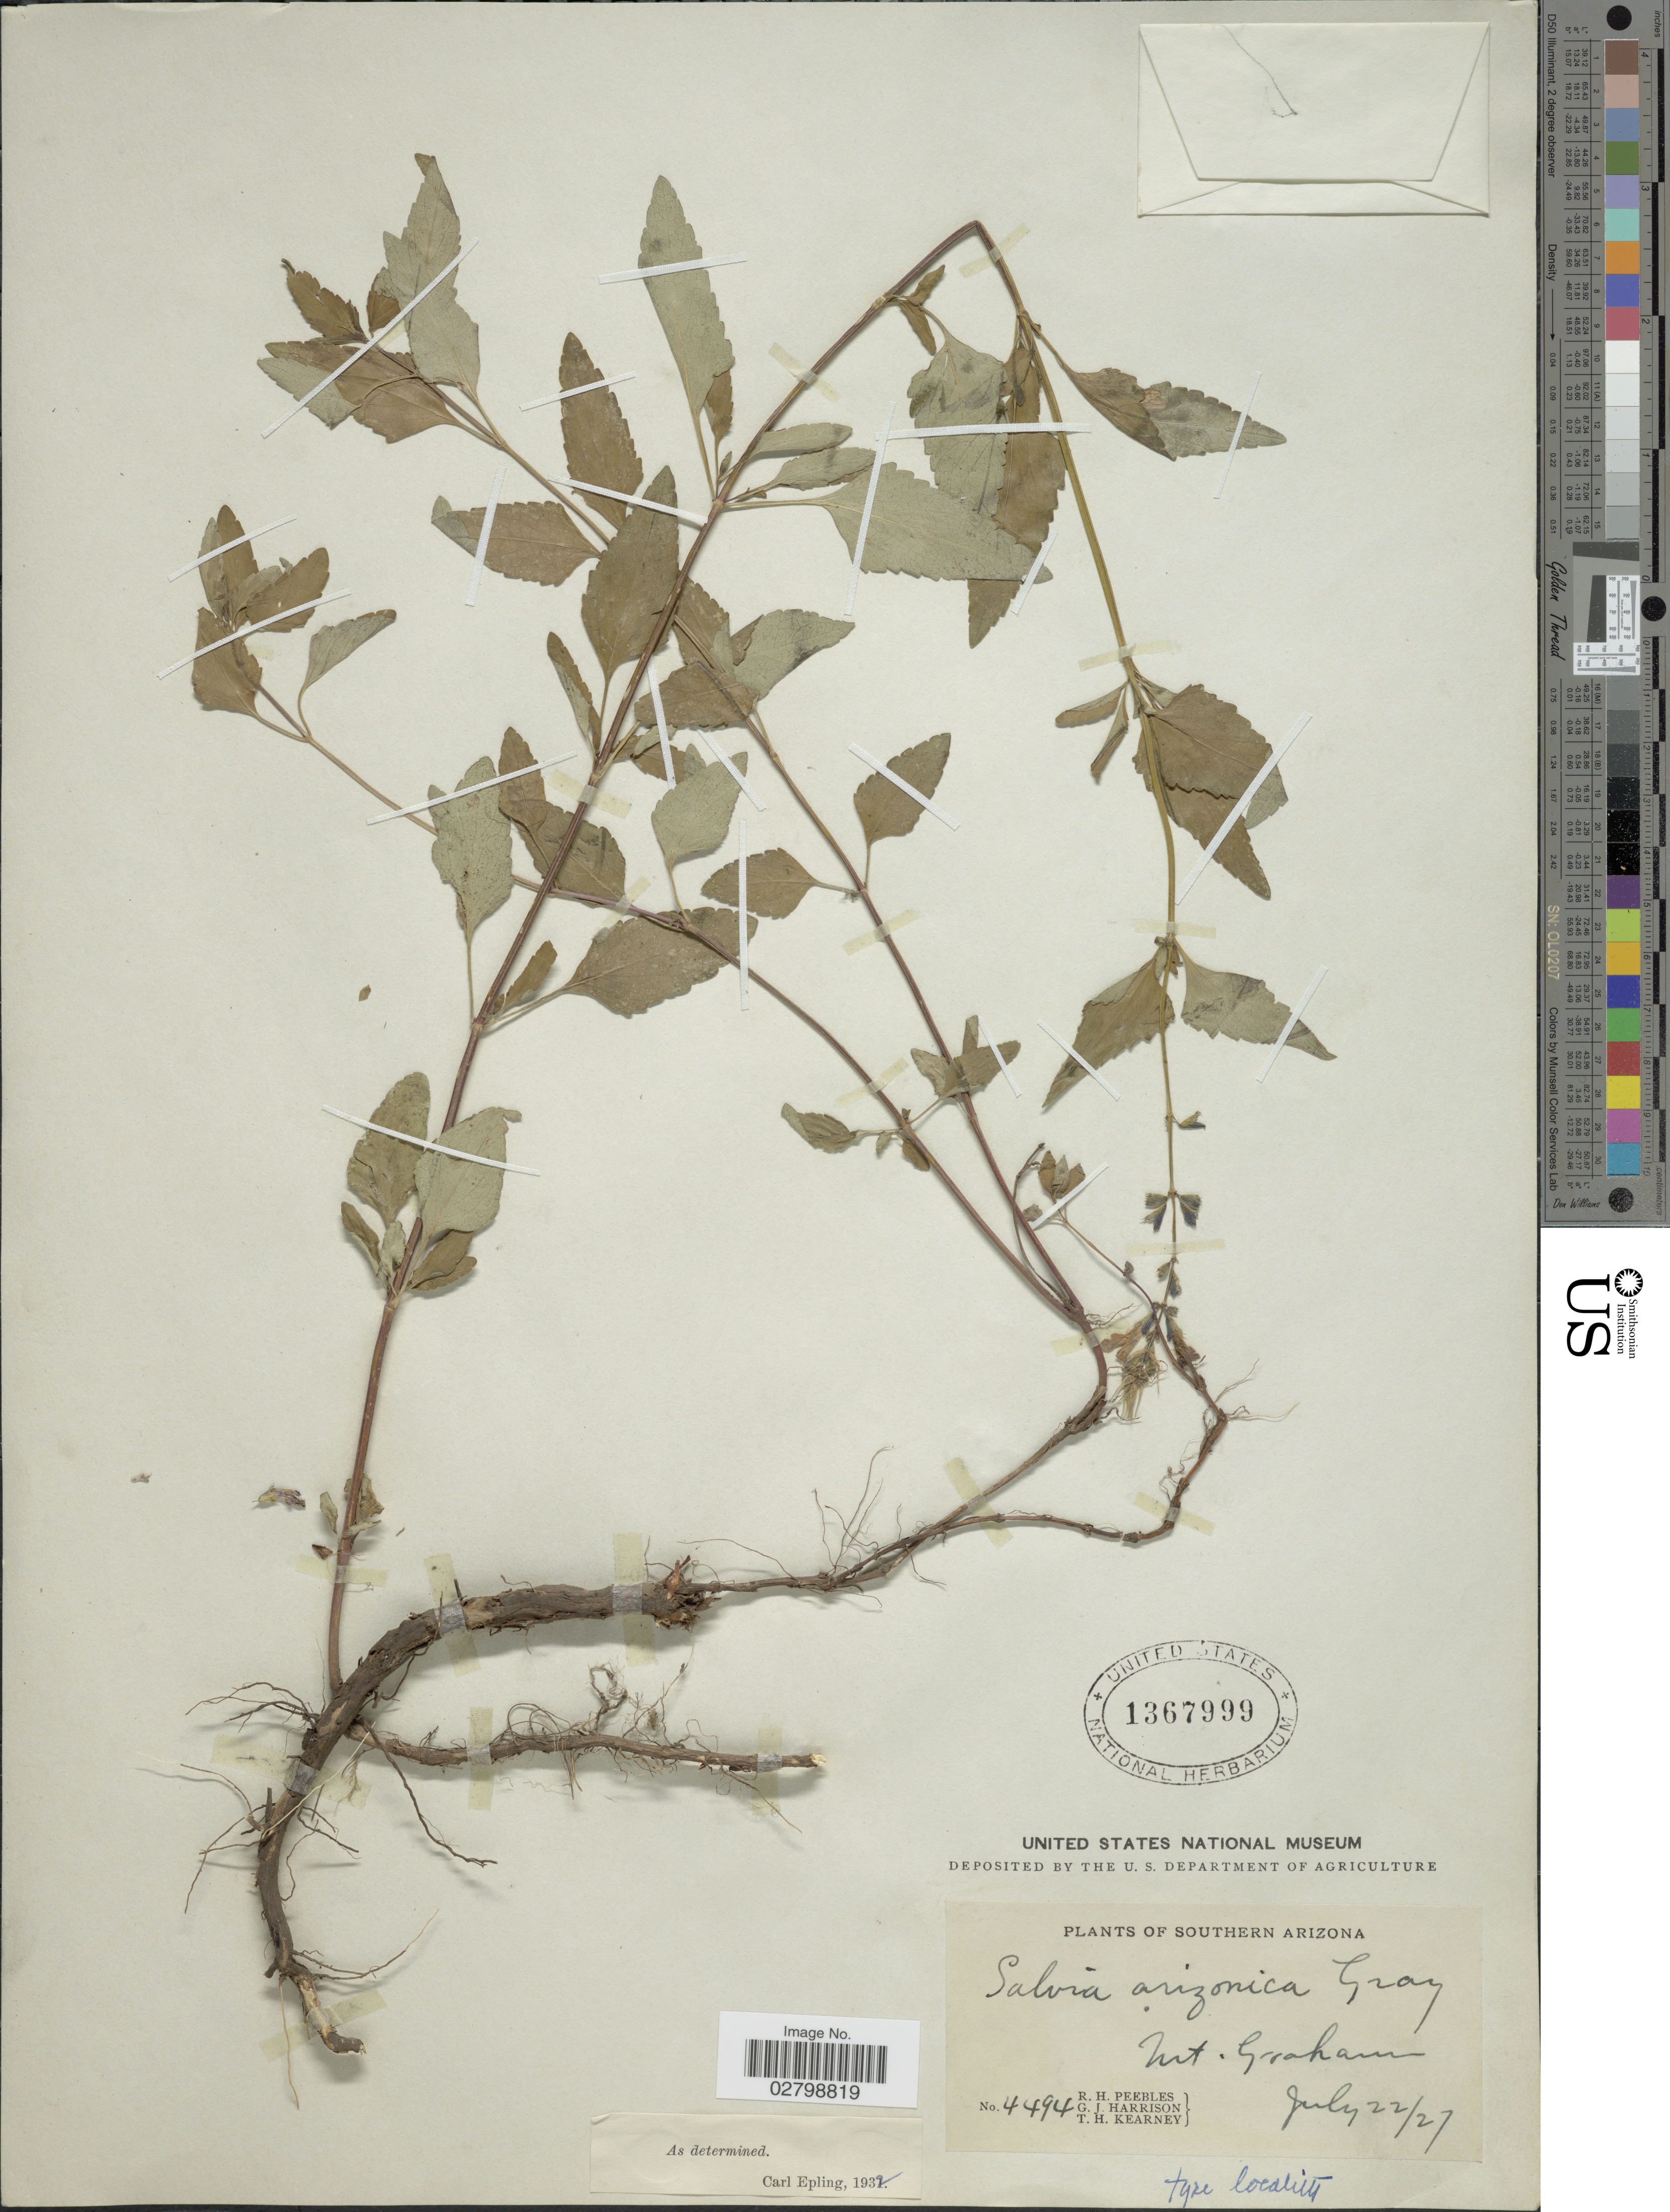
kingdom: Plantae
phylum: Tracheophyta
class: Magnoliopsida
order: Lamiales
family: Lamiaceae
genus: Salvia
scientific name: Salvia arizonica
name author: A. Gray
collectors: R. H. Peebles, G. J. Harrison & T. H. Kearney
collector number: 4494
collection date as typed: Transcribed d/m/y: 22/7/27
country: United States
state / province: Arizona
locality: Southern Arizona. Mt. Graham.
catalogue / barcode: US 1367999